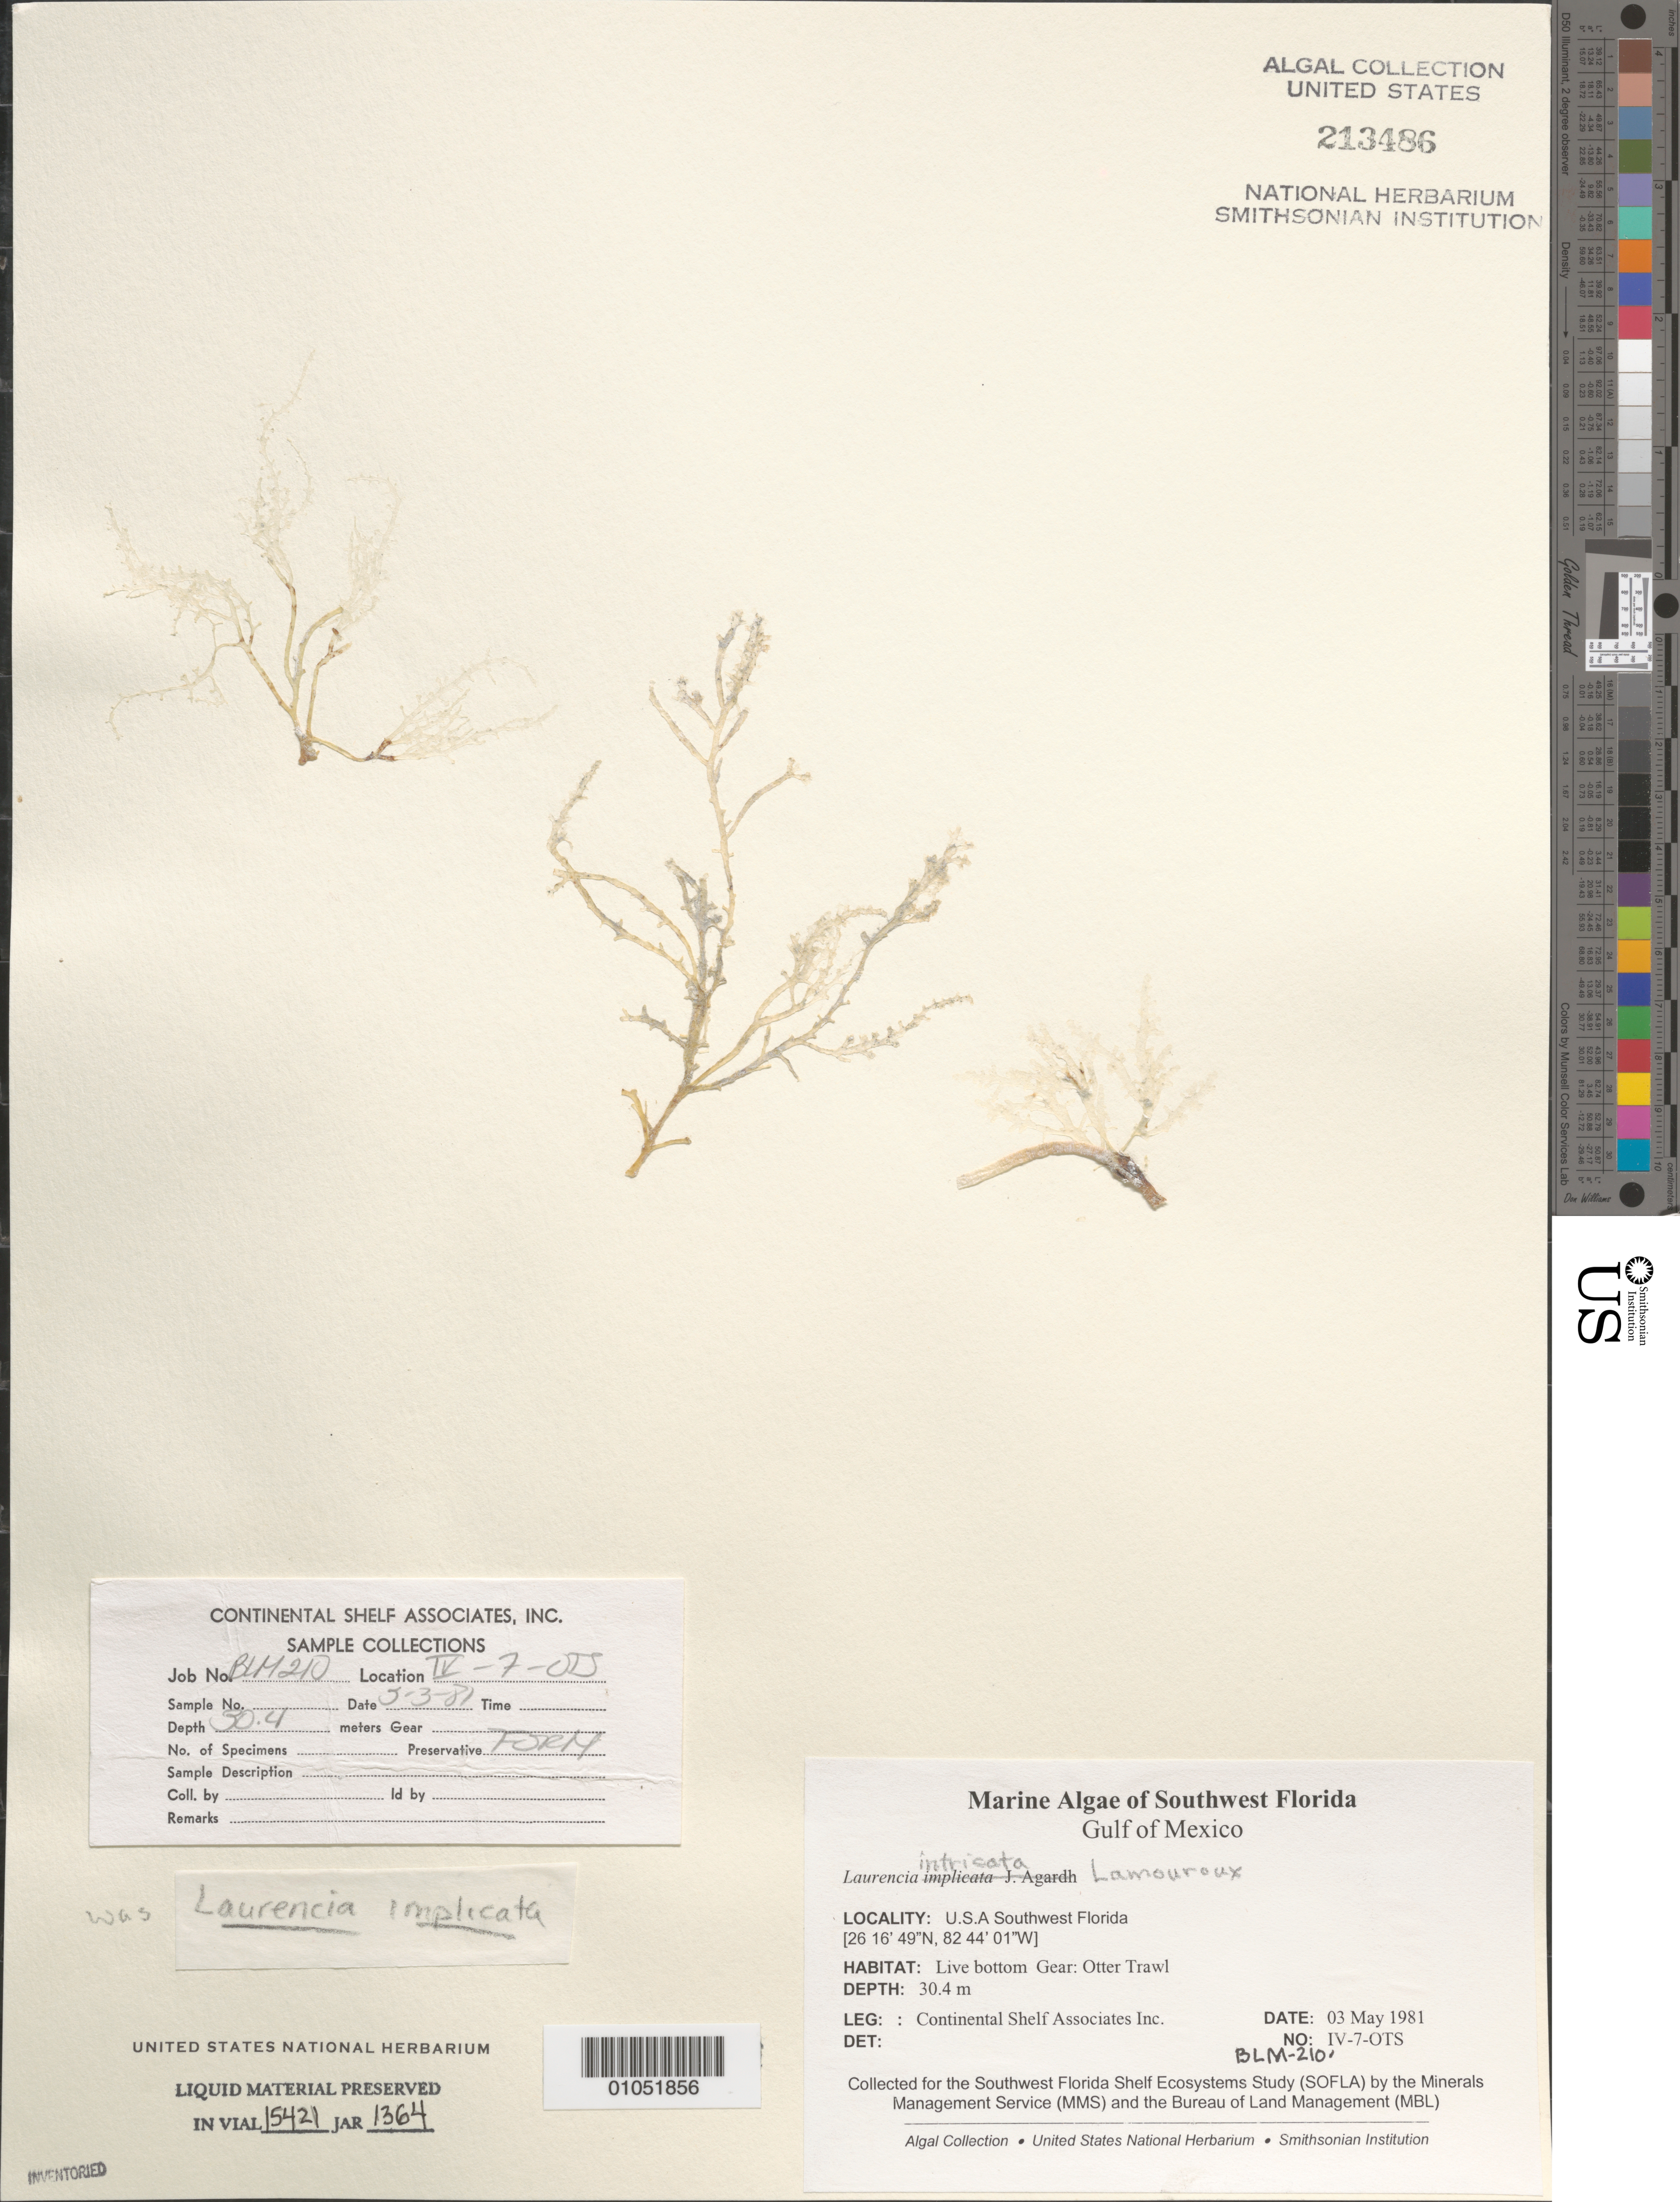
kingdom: Plantae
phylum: Rhodophyta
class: Florideophyceae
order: Ceramiales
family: Rhodomelaceae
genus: Laurencia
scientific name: Laurencia intricata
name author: J.V.Lamouroux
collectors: Continental Shelf Associates for the MMS/BLM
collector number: BLM-210-IV-7-OTS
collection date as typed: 03 May 1981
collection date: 1981-05-03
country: United States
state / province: Florida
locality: Gulf of Mexico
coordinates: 26 16'49"N, 82 44'01"W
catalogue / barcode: US 213486